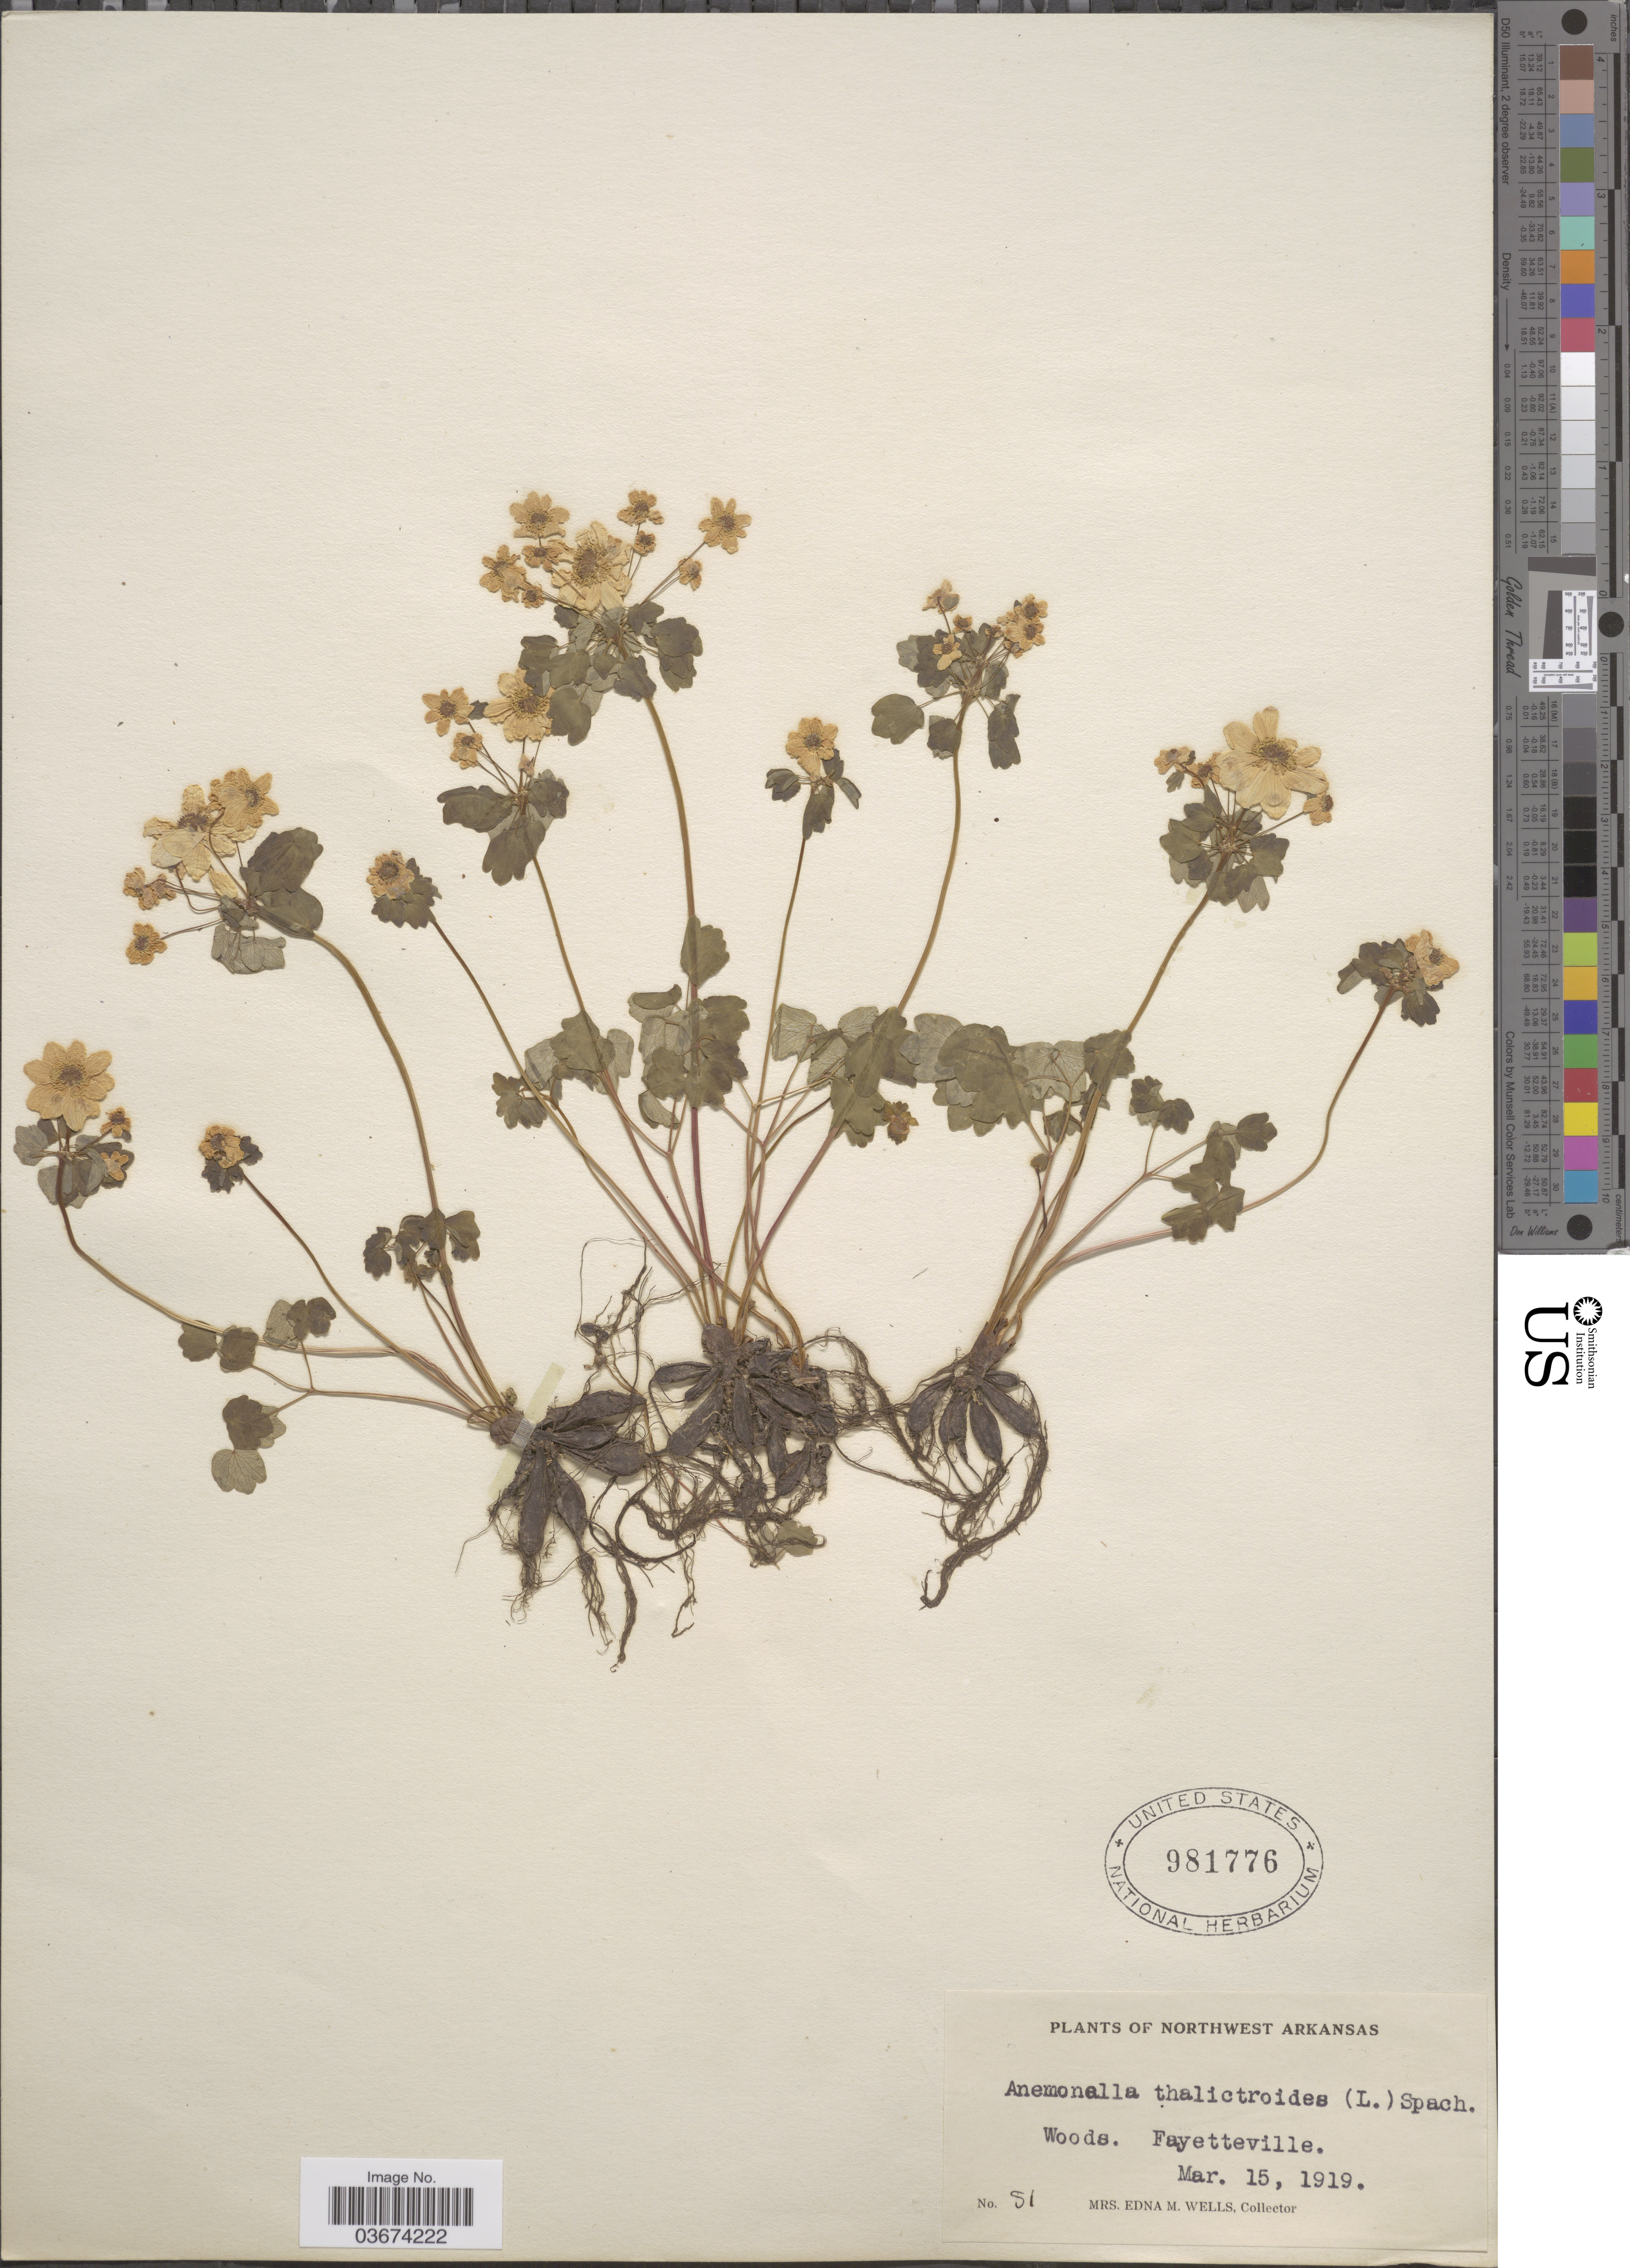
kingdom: Plantae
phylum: Tracheophyta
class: Magnoliopsida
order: Ranunculales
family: Ranunculaceae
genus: Thalictrum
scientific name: Thalictrum thalictroides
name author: (L.) A.J. Eames & B. Boivin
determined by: Strong, M. T., (US), Smithsonian Institution - National Museum of Natural History (UNITED STATES)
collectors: E. M. Wells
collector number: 51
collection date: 1919-03-15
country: United States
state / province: Arkansas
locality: Northwest Arkansas. Fayetteville.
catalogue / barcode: US 981776